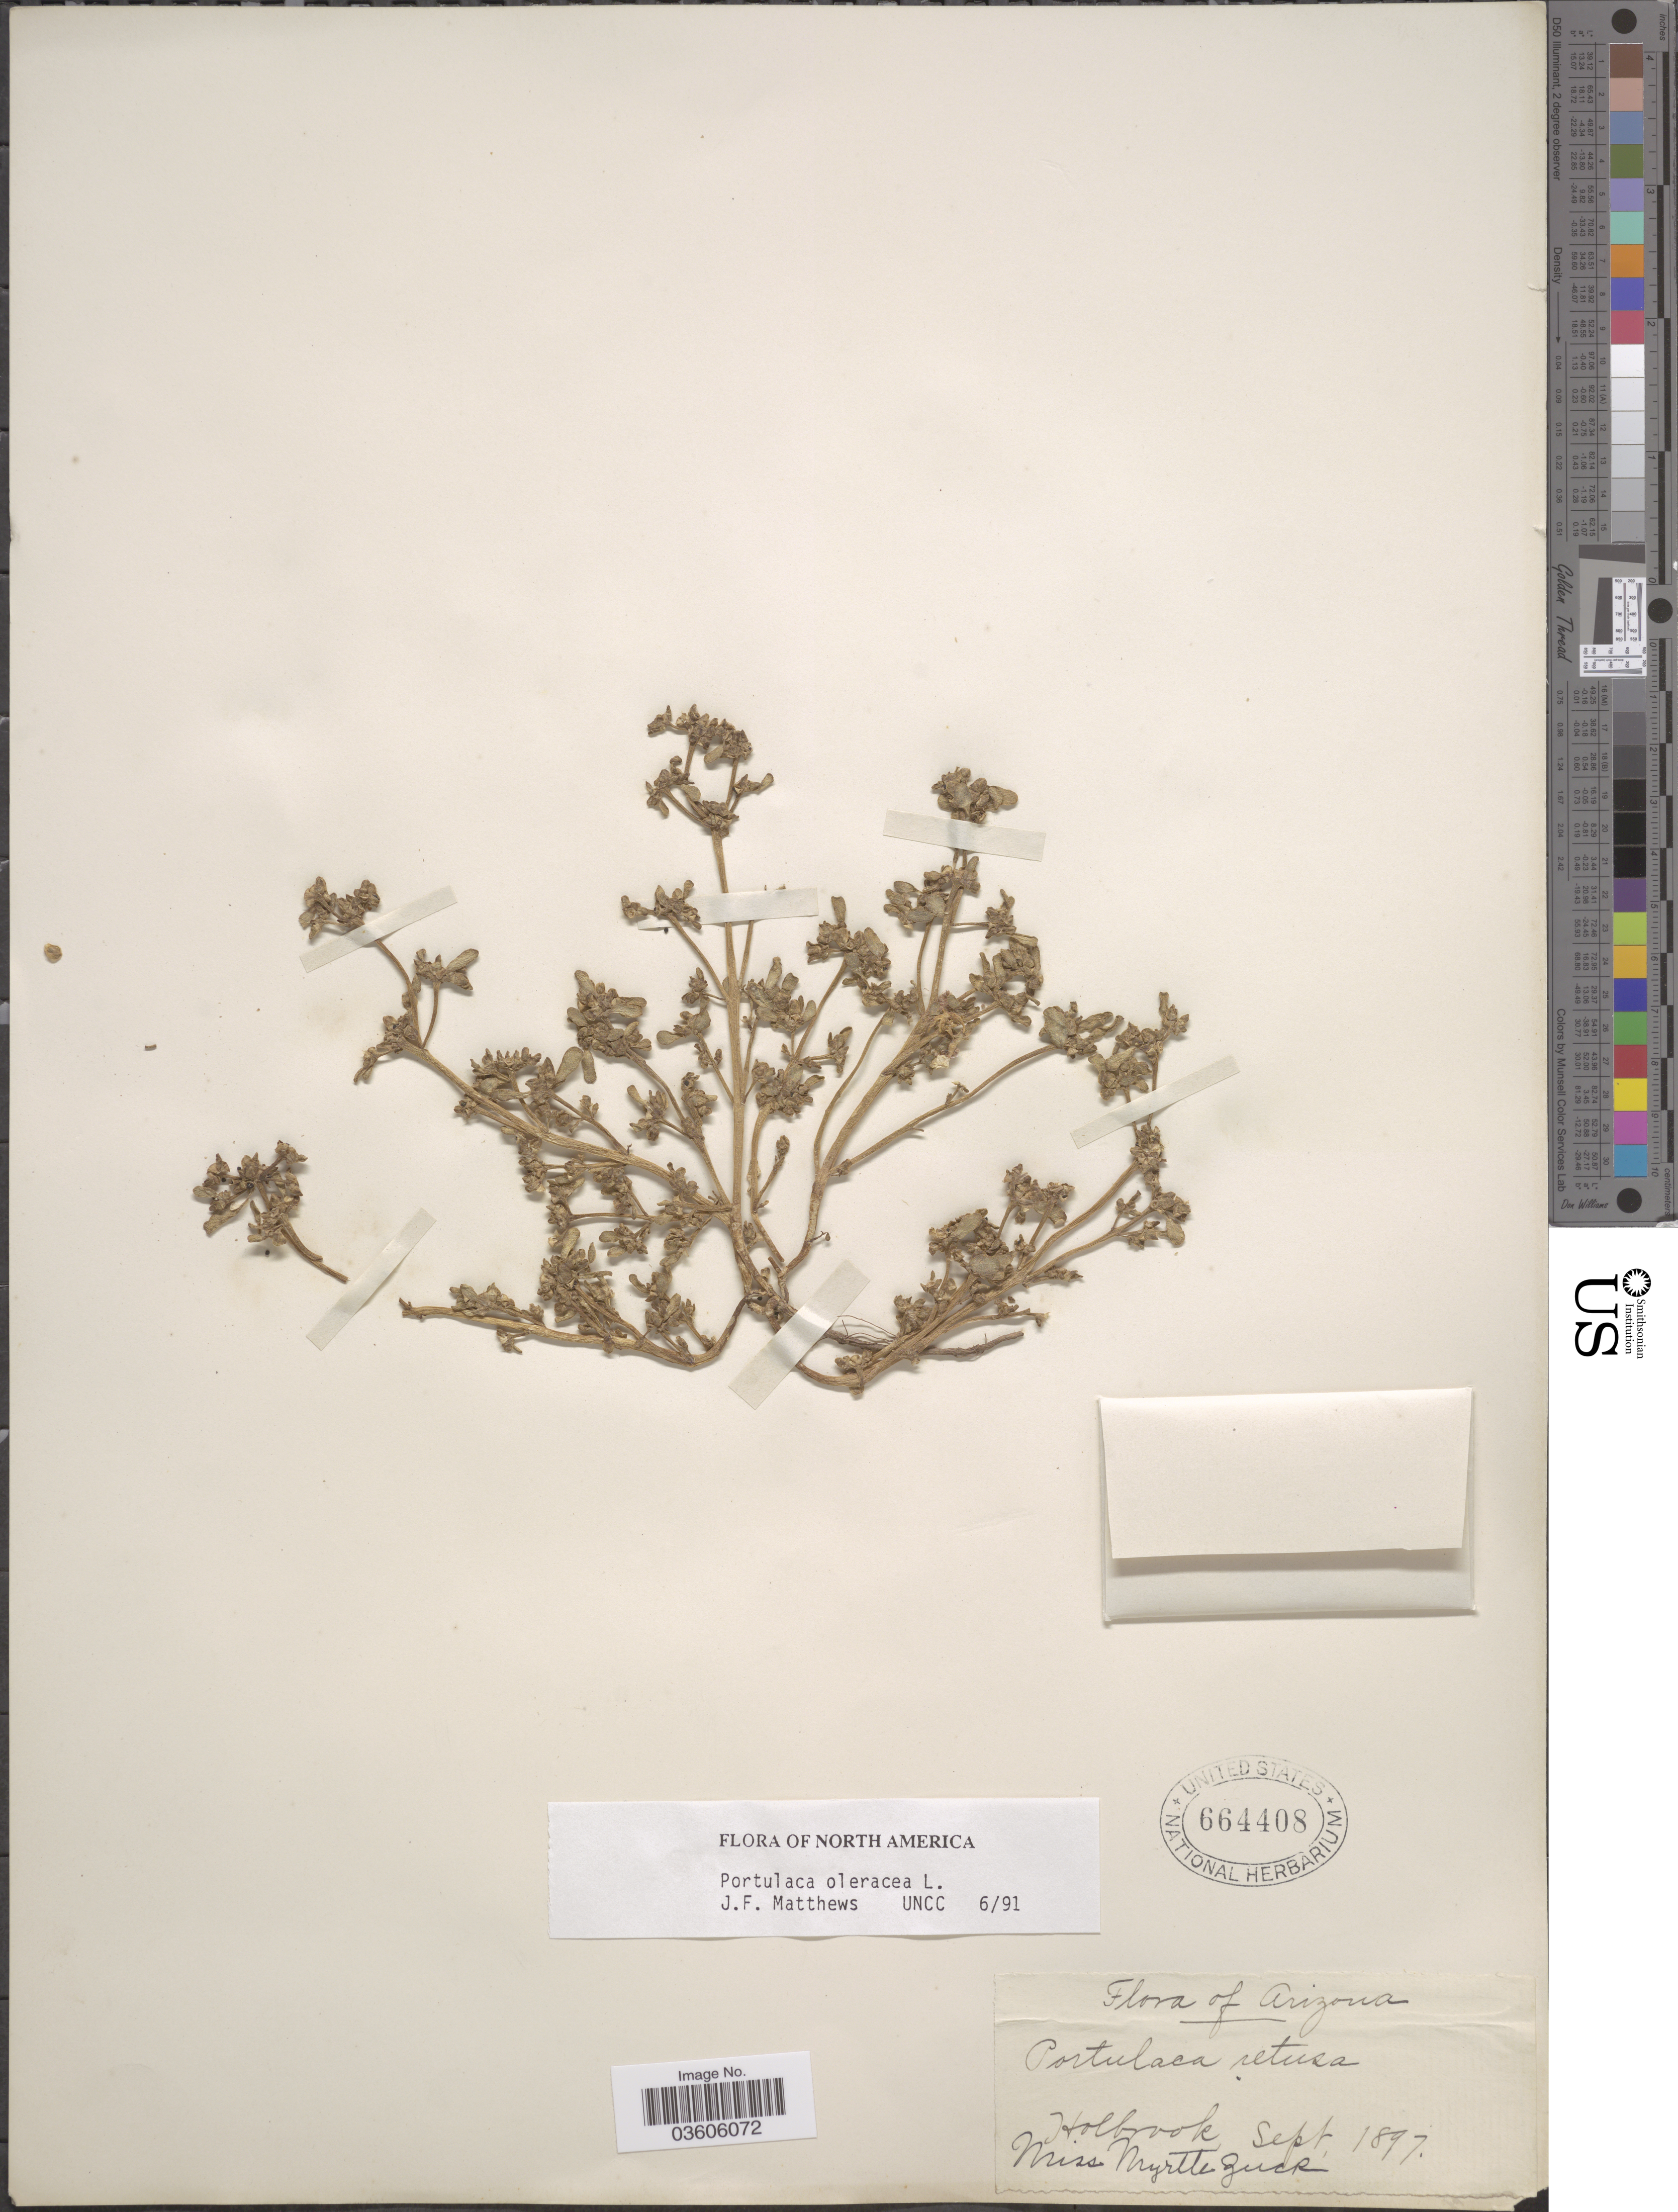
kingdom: Plantae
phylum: Tracheophyta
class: Magnoliopsida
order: Caryophyllales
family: Portulacaceae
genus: Portulaca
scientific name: Portulaca oleracea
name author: L.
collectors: M. Zuck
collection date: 1897-09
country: United States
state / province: Arizona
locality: Holbrook.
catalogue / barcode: US 664408